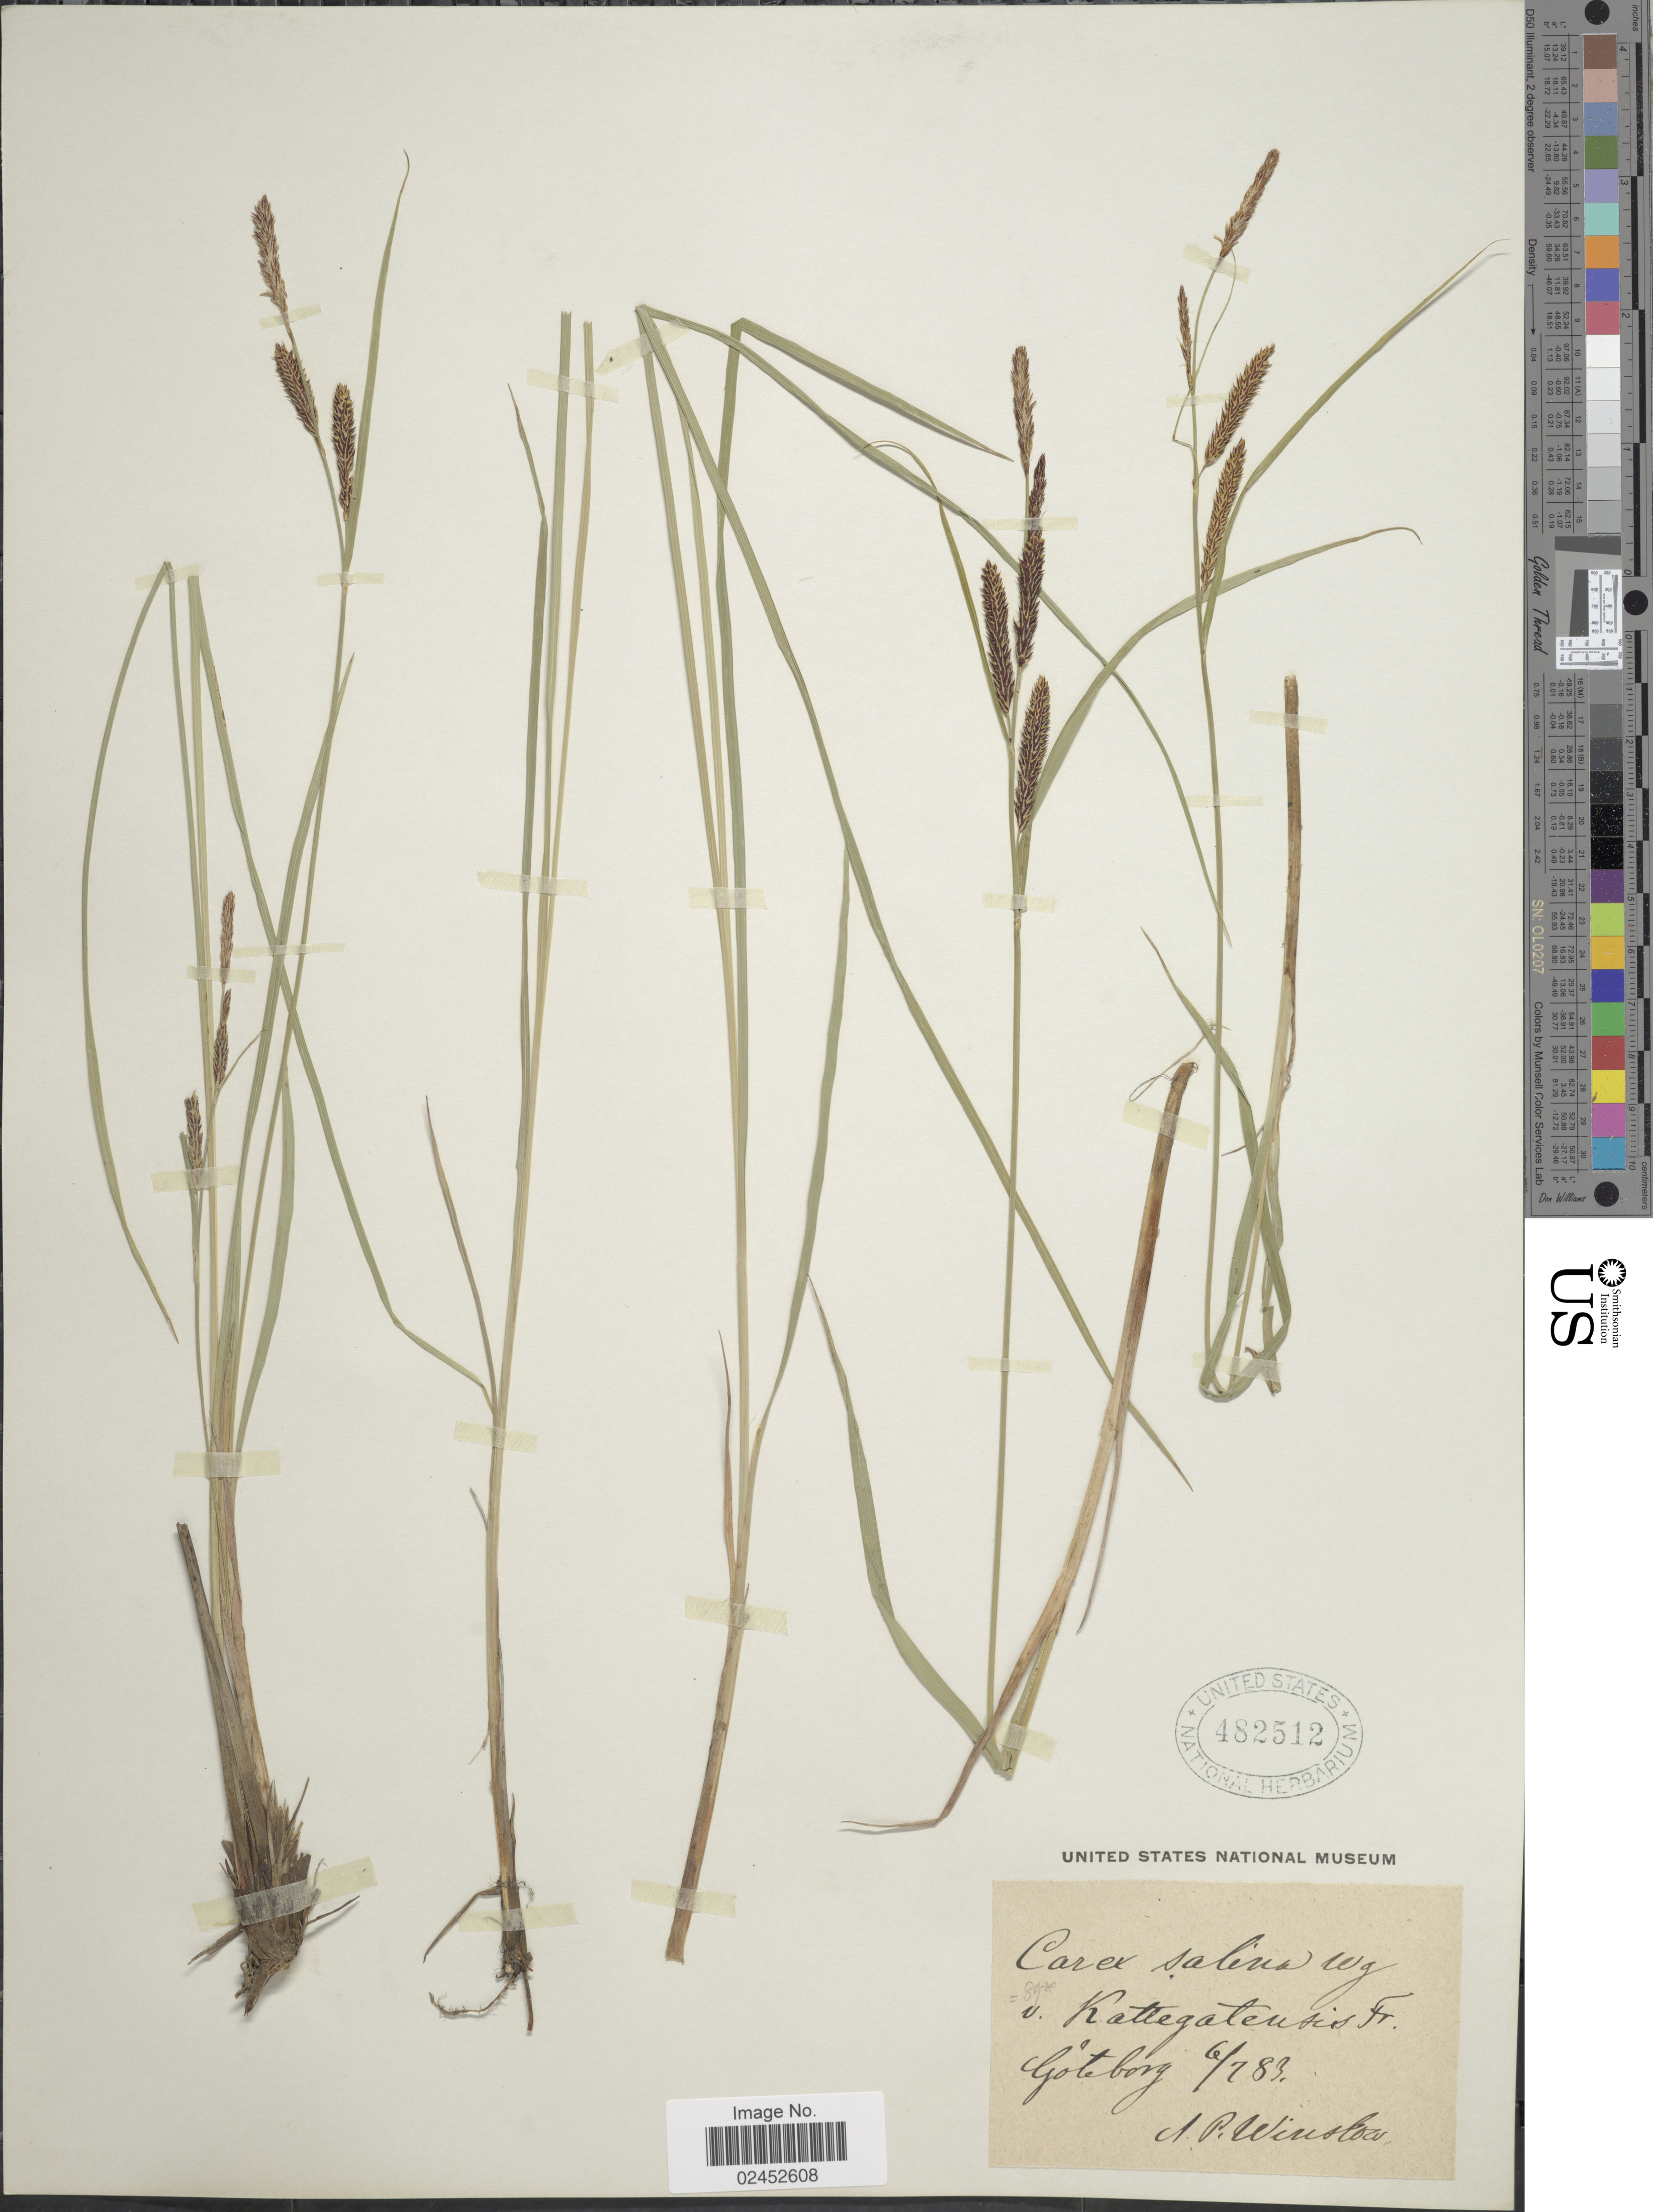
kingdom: Plantae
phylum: Tracheophyta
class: Liliopsida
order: Poales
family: Cyperaceae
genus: Carex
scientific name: Carex salina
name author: Wahlenb.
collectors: A. Winslow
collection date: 1883-07-06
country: Sweden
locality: Goteborg.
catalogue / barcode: US 482512